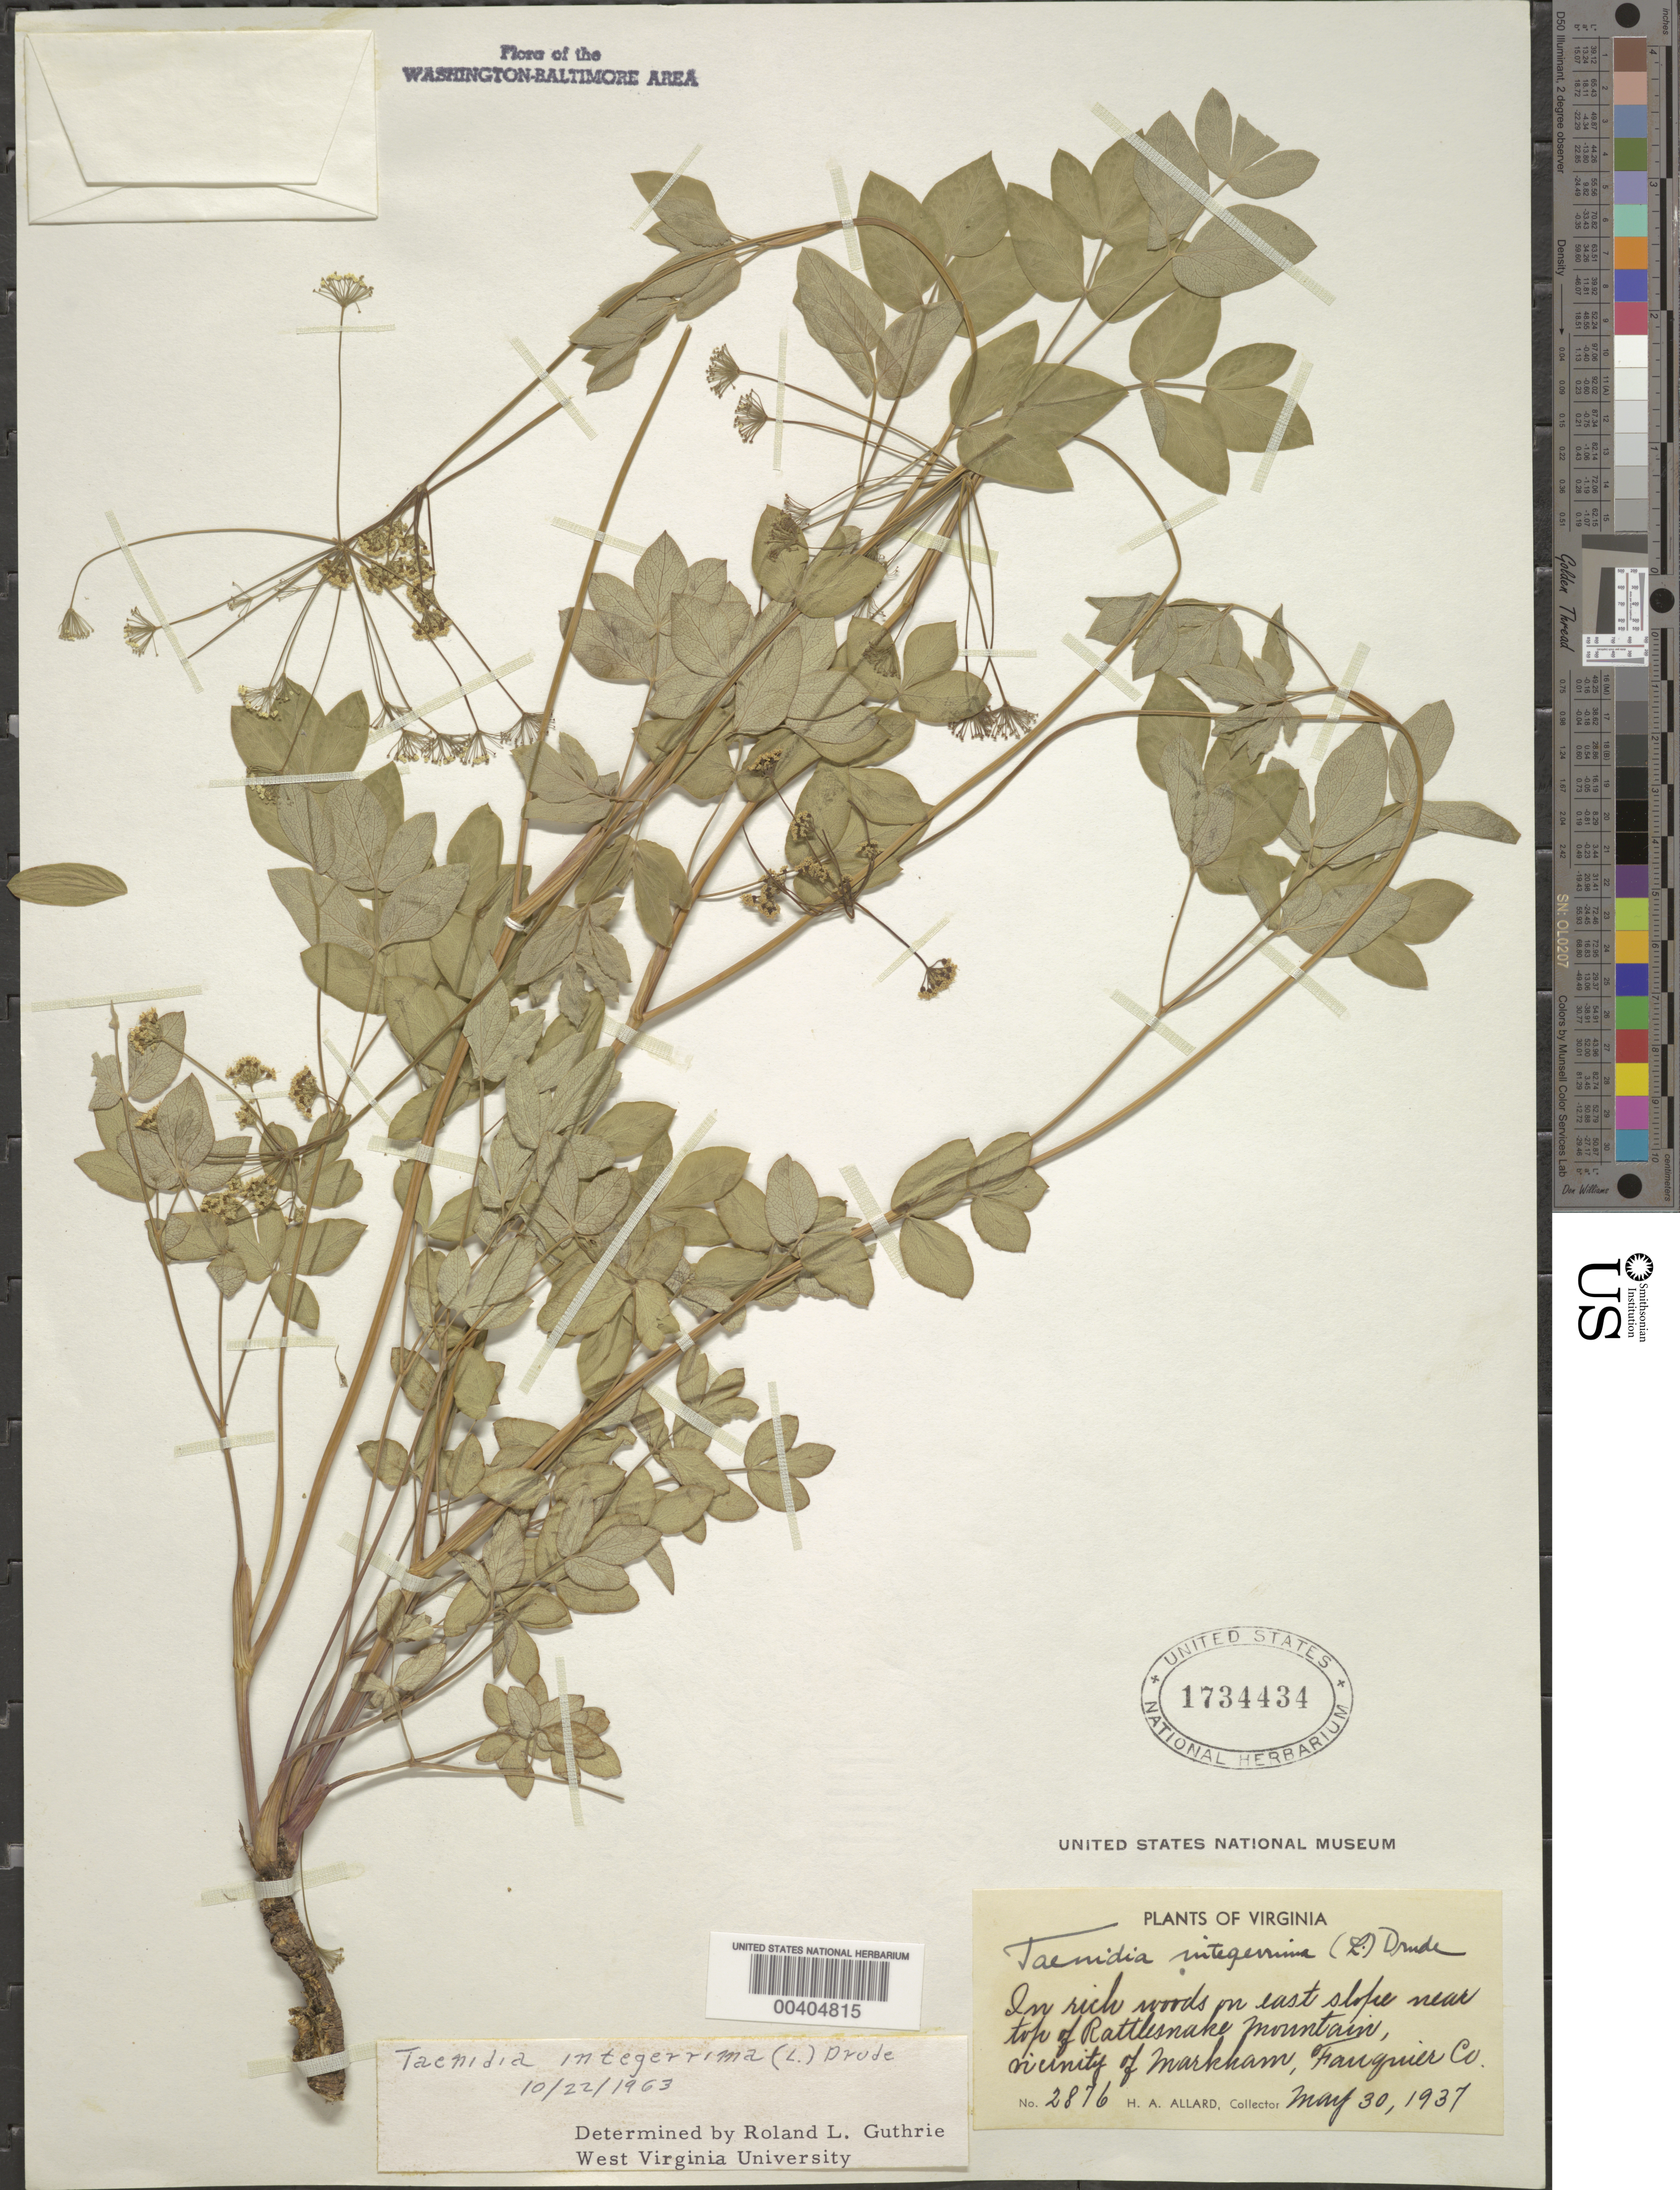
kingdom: Plantae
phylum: Tracheophyta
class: Magnoliopsida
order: Apiales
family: Apiaceae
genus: Taenidia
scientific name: Taenidia integerrima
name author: (L.) Drude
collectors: H. A. Allard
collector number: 2876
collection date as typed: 30 May 1937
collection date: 1937-05-30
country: United States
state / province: Virginia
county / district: Fauquier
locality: Rattlesnake Mountain, Markham vicinity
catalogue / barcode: US 1734434